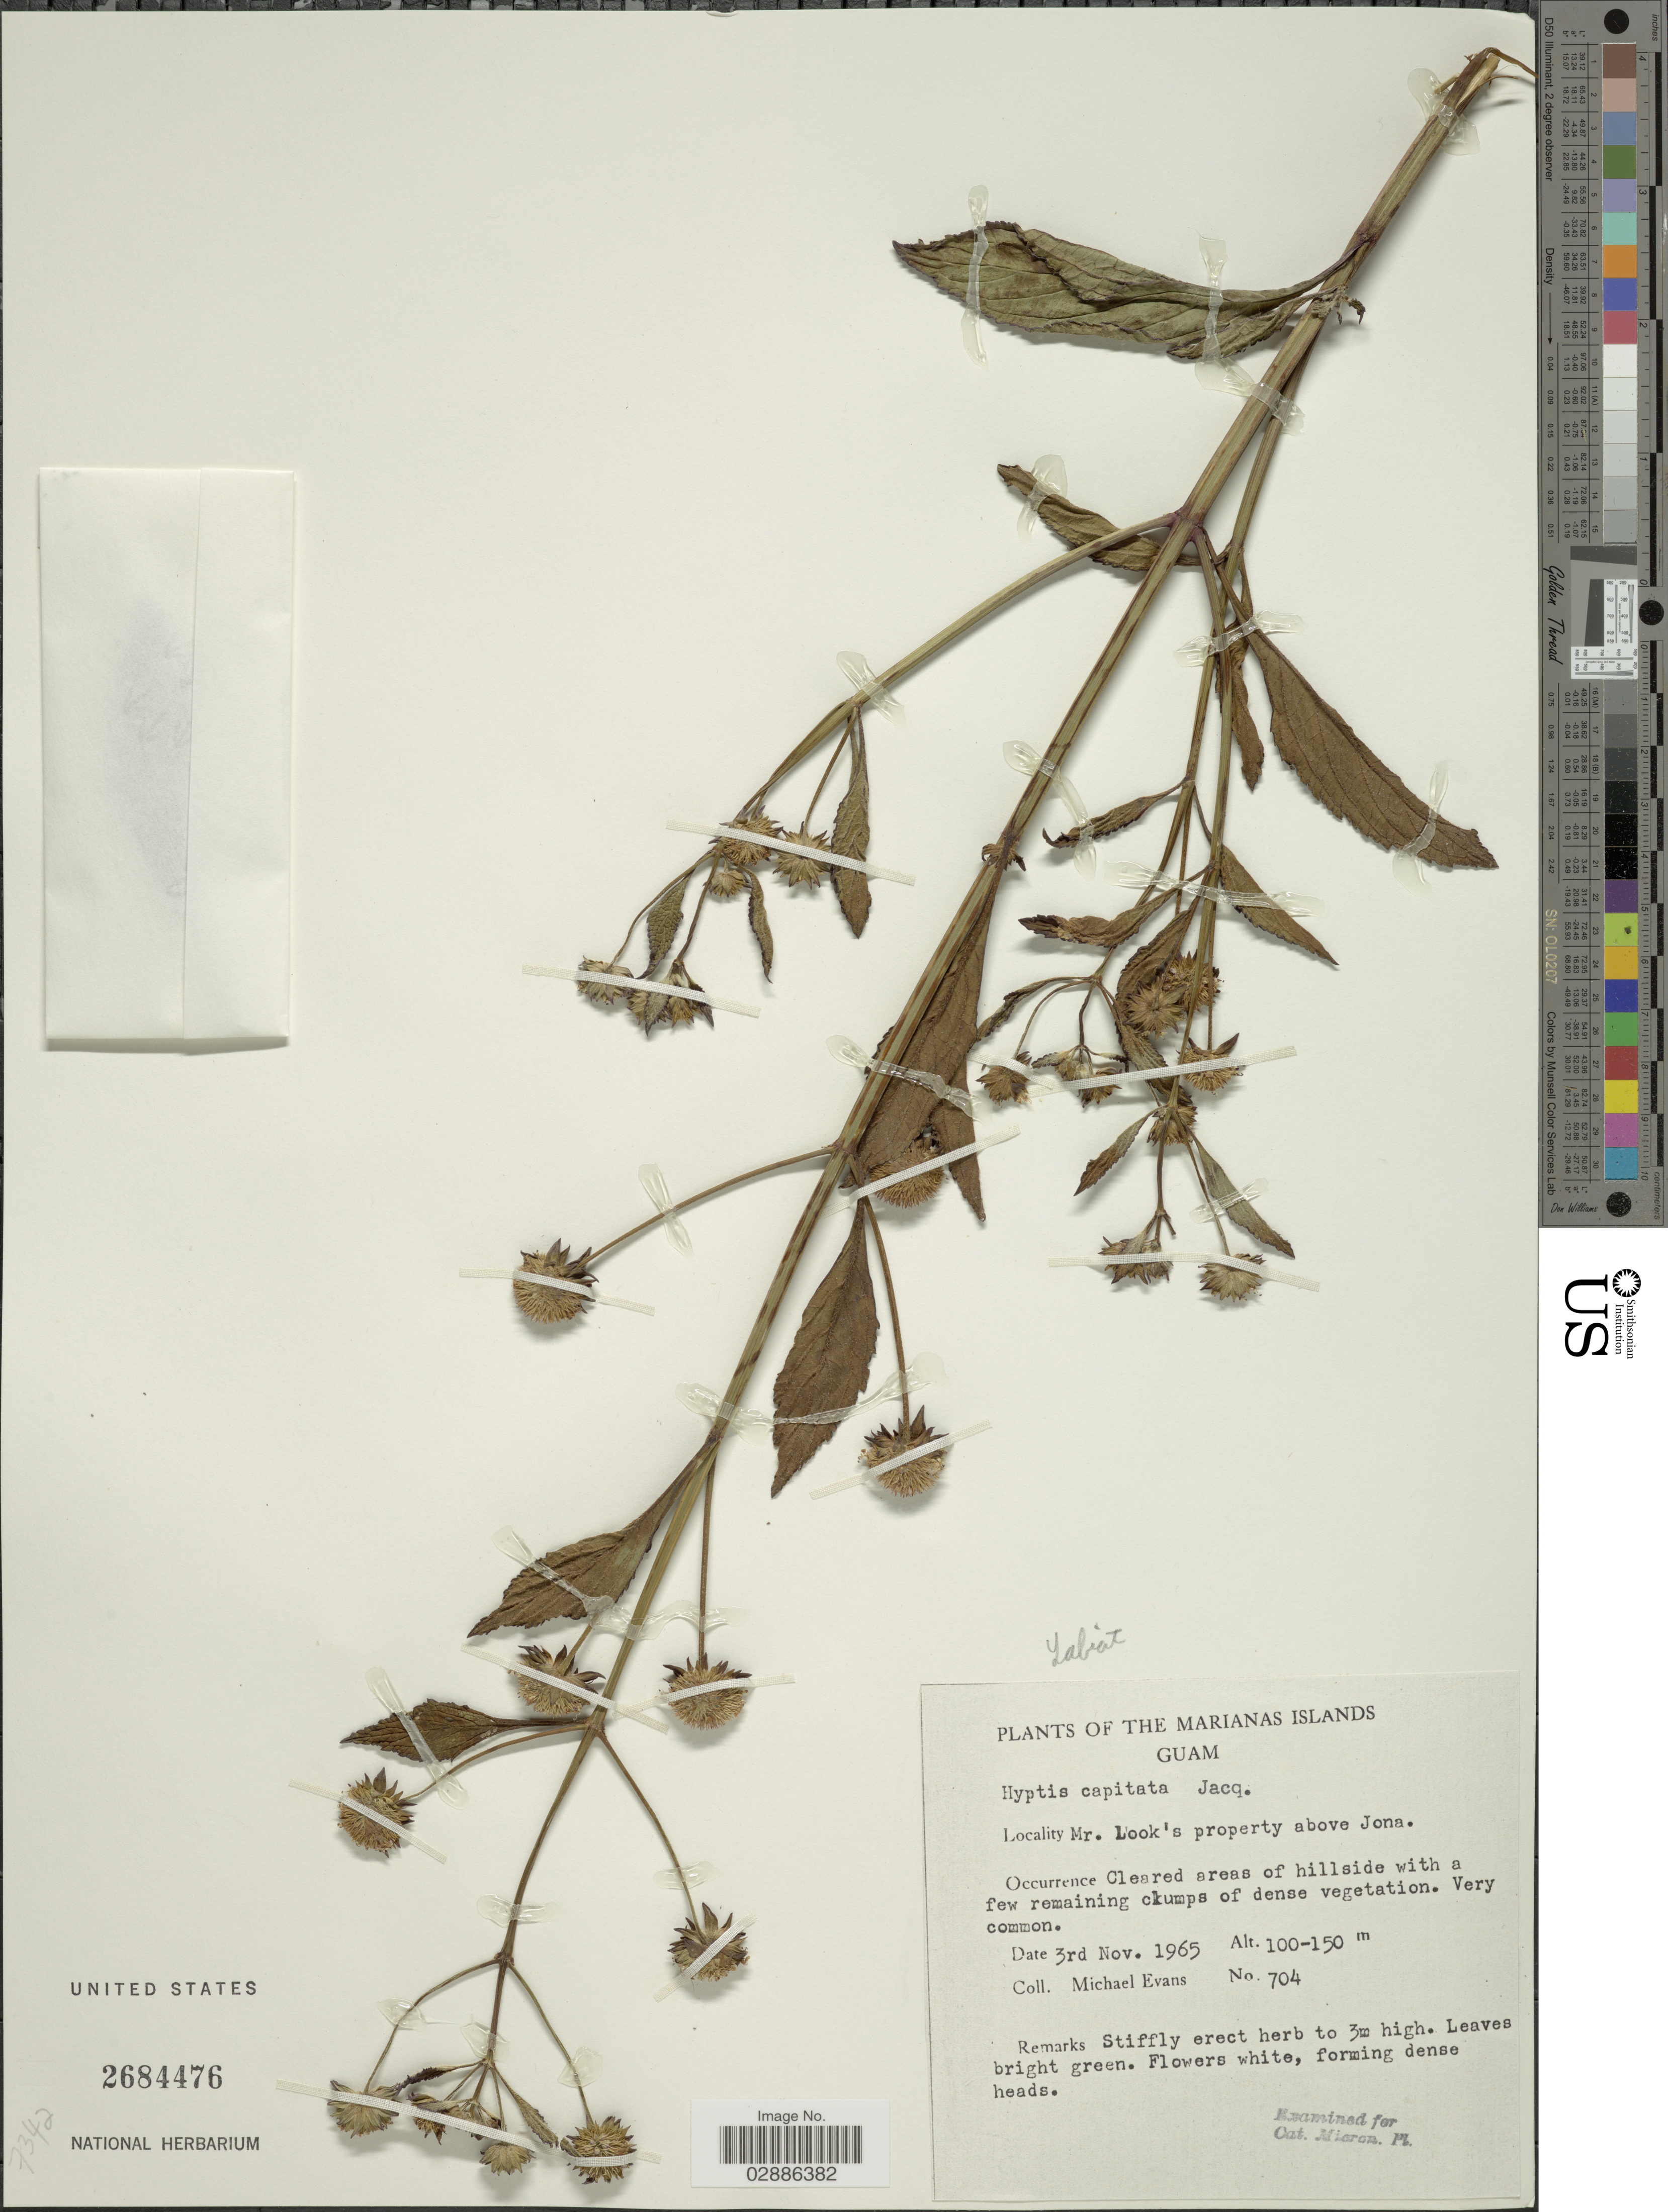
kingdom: Plantae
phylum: Tracheophyta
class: Magnoliopsida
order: Lamiales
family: Lamiaceae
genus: Hyptis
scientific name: Hyptis capitata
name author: Jacq.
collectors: M. Evans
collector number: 704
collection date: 1965-11-03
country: Guam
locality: The Marianas Islands, Guam, Mr. Look's property above Jona.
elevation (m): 100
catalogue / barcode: US 2684476